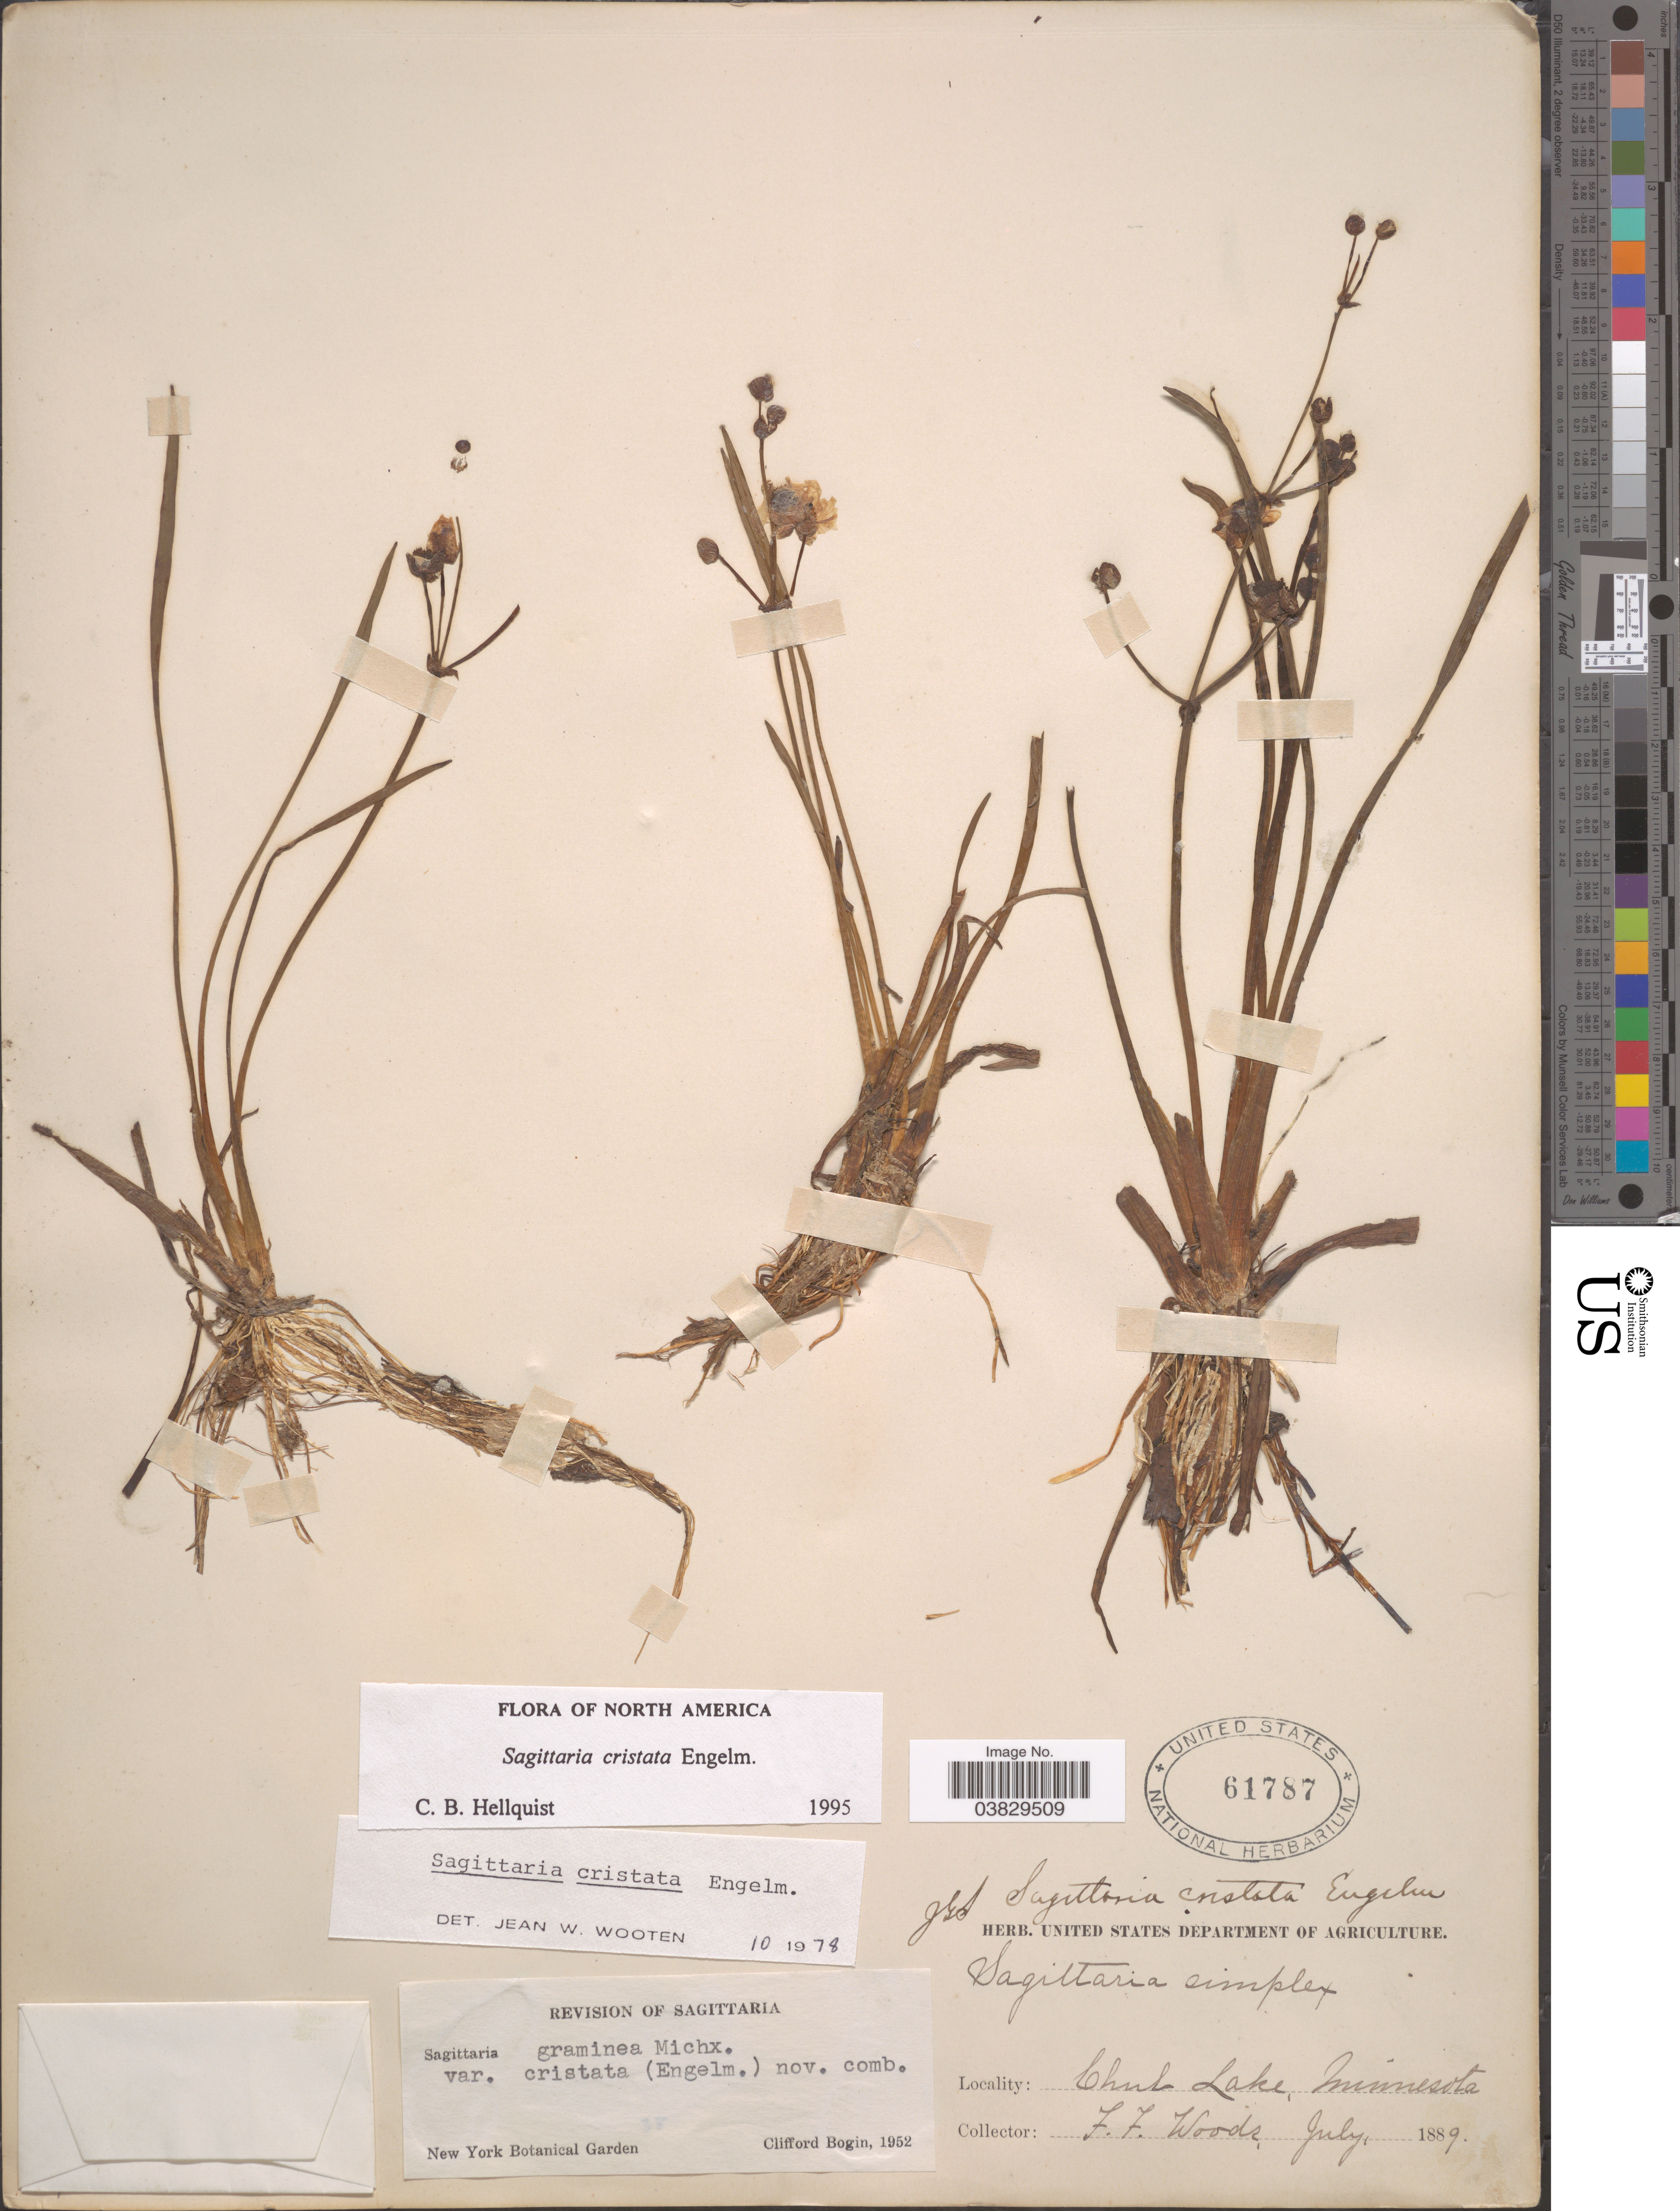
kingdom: Plantae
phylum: Tracheophyta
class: Liliopsida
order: Alismatales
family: Alismataceae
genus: Sagittaria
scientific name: Sagittaria cristata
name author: Engelm.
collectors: F. Woods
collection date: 1889-07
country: United States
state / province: Minnesota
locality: Chub Lake.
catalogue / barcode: US 61787